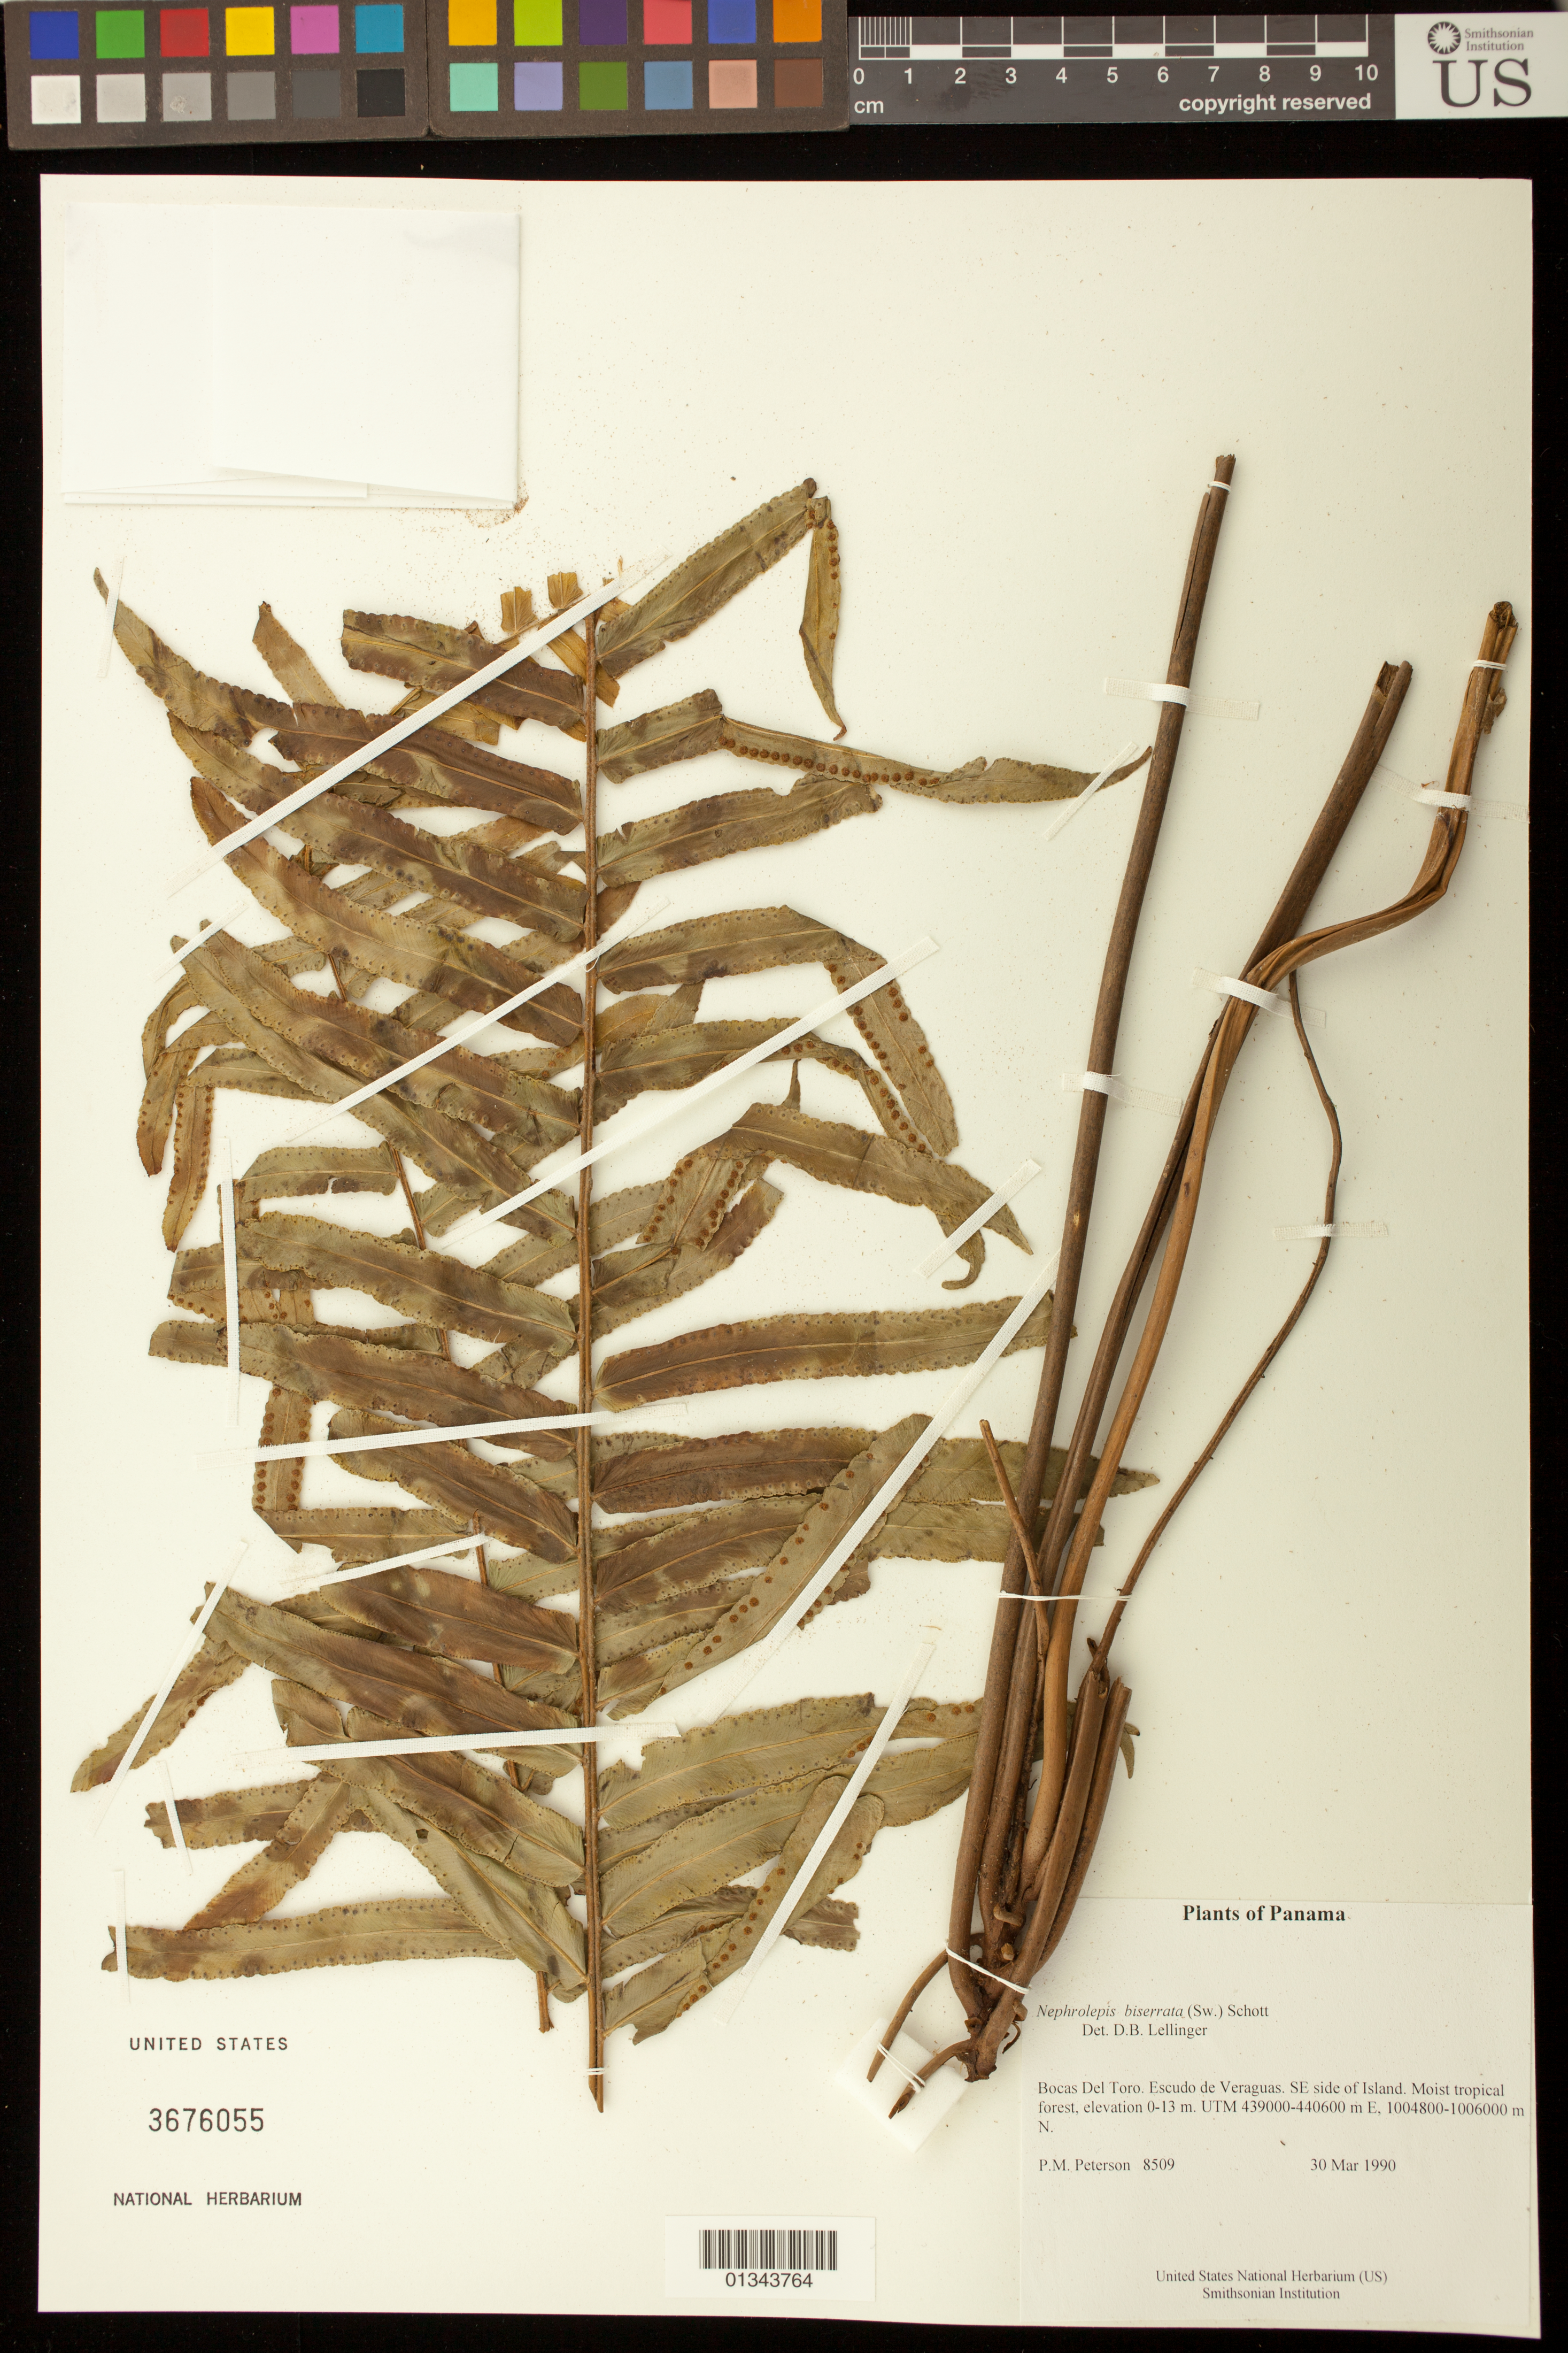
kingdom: Plantae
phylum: Tracheophyta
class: Polypodiopsida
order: Polypodiales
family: Nephrolepidaceae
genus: Nephrolepis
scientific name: Nephrolepis biserrata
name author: (Sw.) Schott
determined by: Lellinger, David B., (BOT), Smithsonian Institution - National Museum of Natural History (UNITED STATES)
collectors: P. M. Peterson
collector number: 08509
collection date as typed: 30 Mar 1990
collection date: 1990-03-30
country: Panama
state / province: Bocas del Toro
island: Escudo de Veraguas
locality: SE side of Island.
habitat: Moist tropical forest, UTM 439000-440600 m E. to 1004800-1006000 m N.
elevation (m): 0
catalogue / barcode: US 3676055